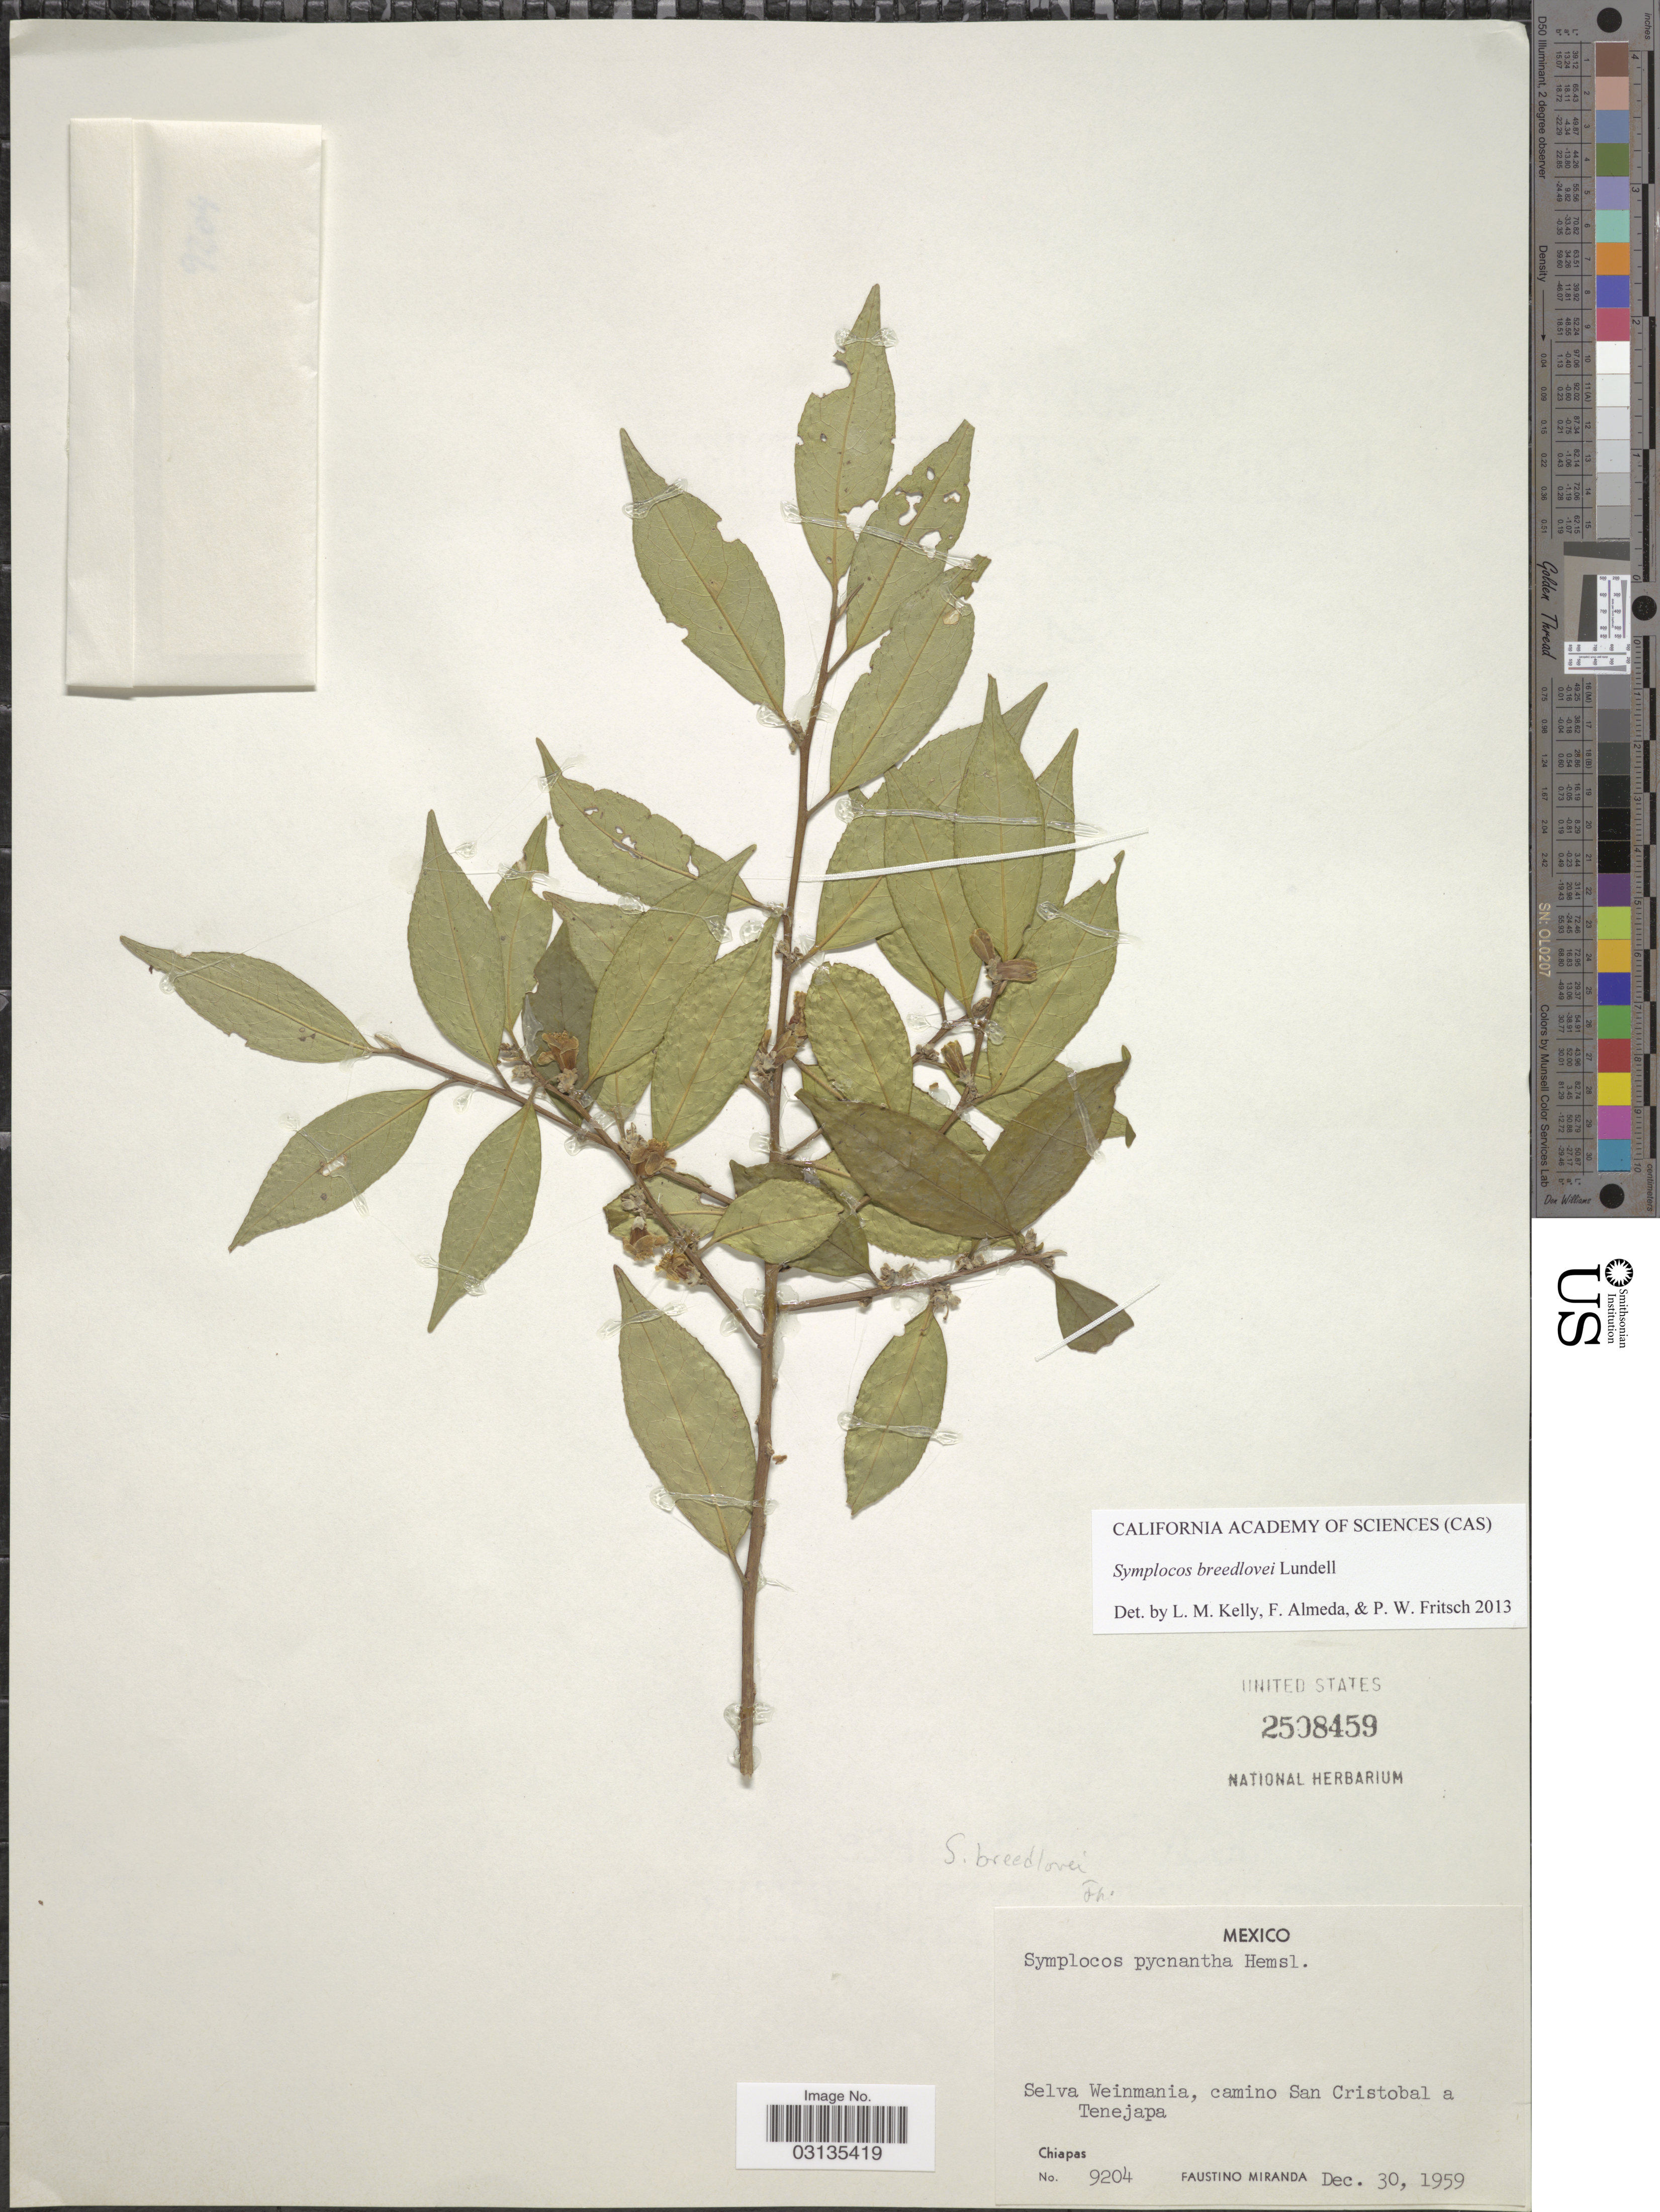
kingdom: Plantae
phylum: Tracheophyta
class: Magnoliopsida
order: Ericales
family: Symplocaceae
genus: Symplocos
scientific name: Symplocos breedlovei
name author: Lundell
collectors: F. Miranda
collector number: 9204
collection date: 1959-12-30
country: Mexico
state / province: Chiapas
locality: Selva Weinmania, camino San Cristobal a Tenejapa.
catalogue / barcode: US 2508459